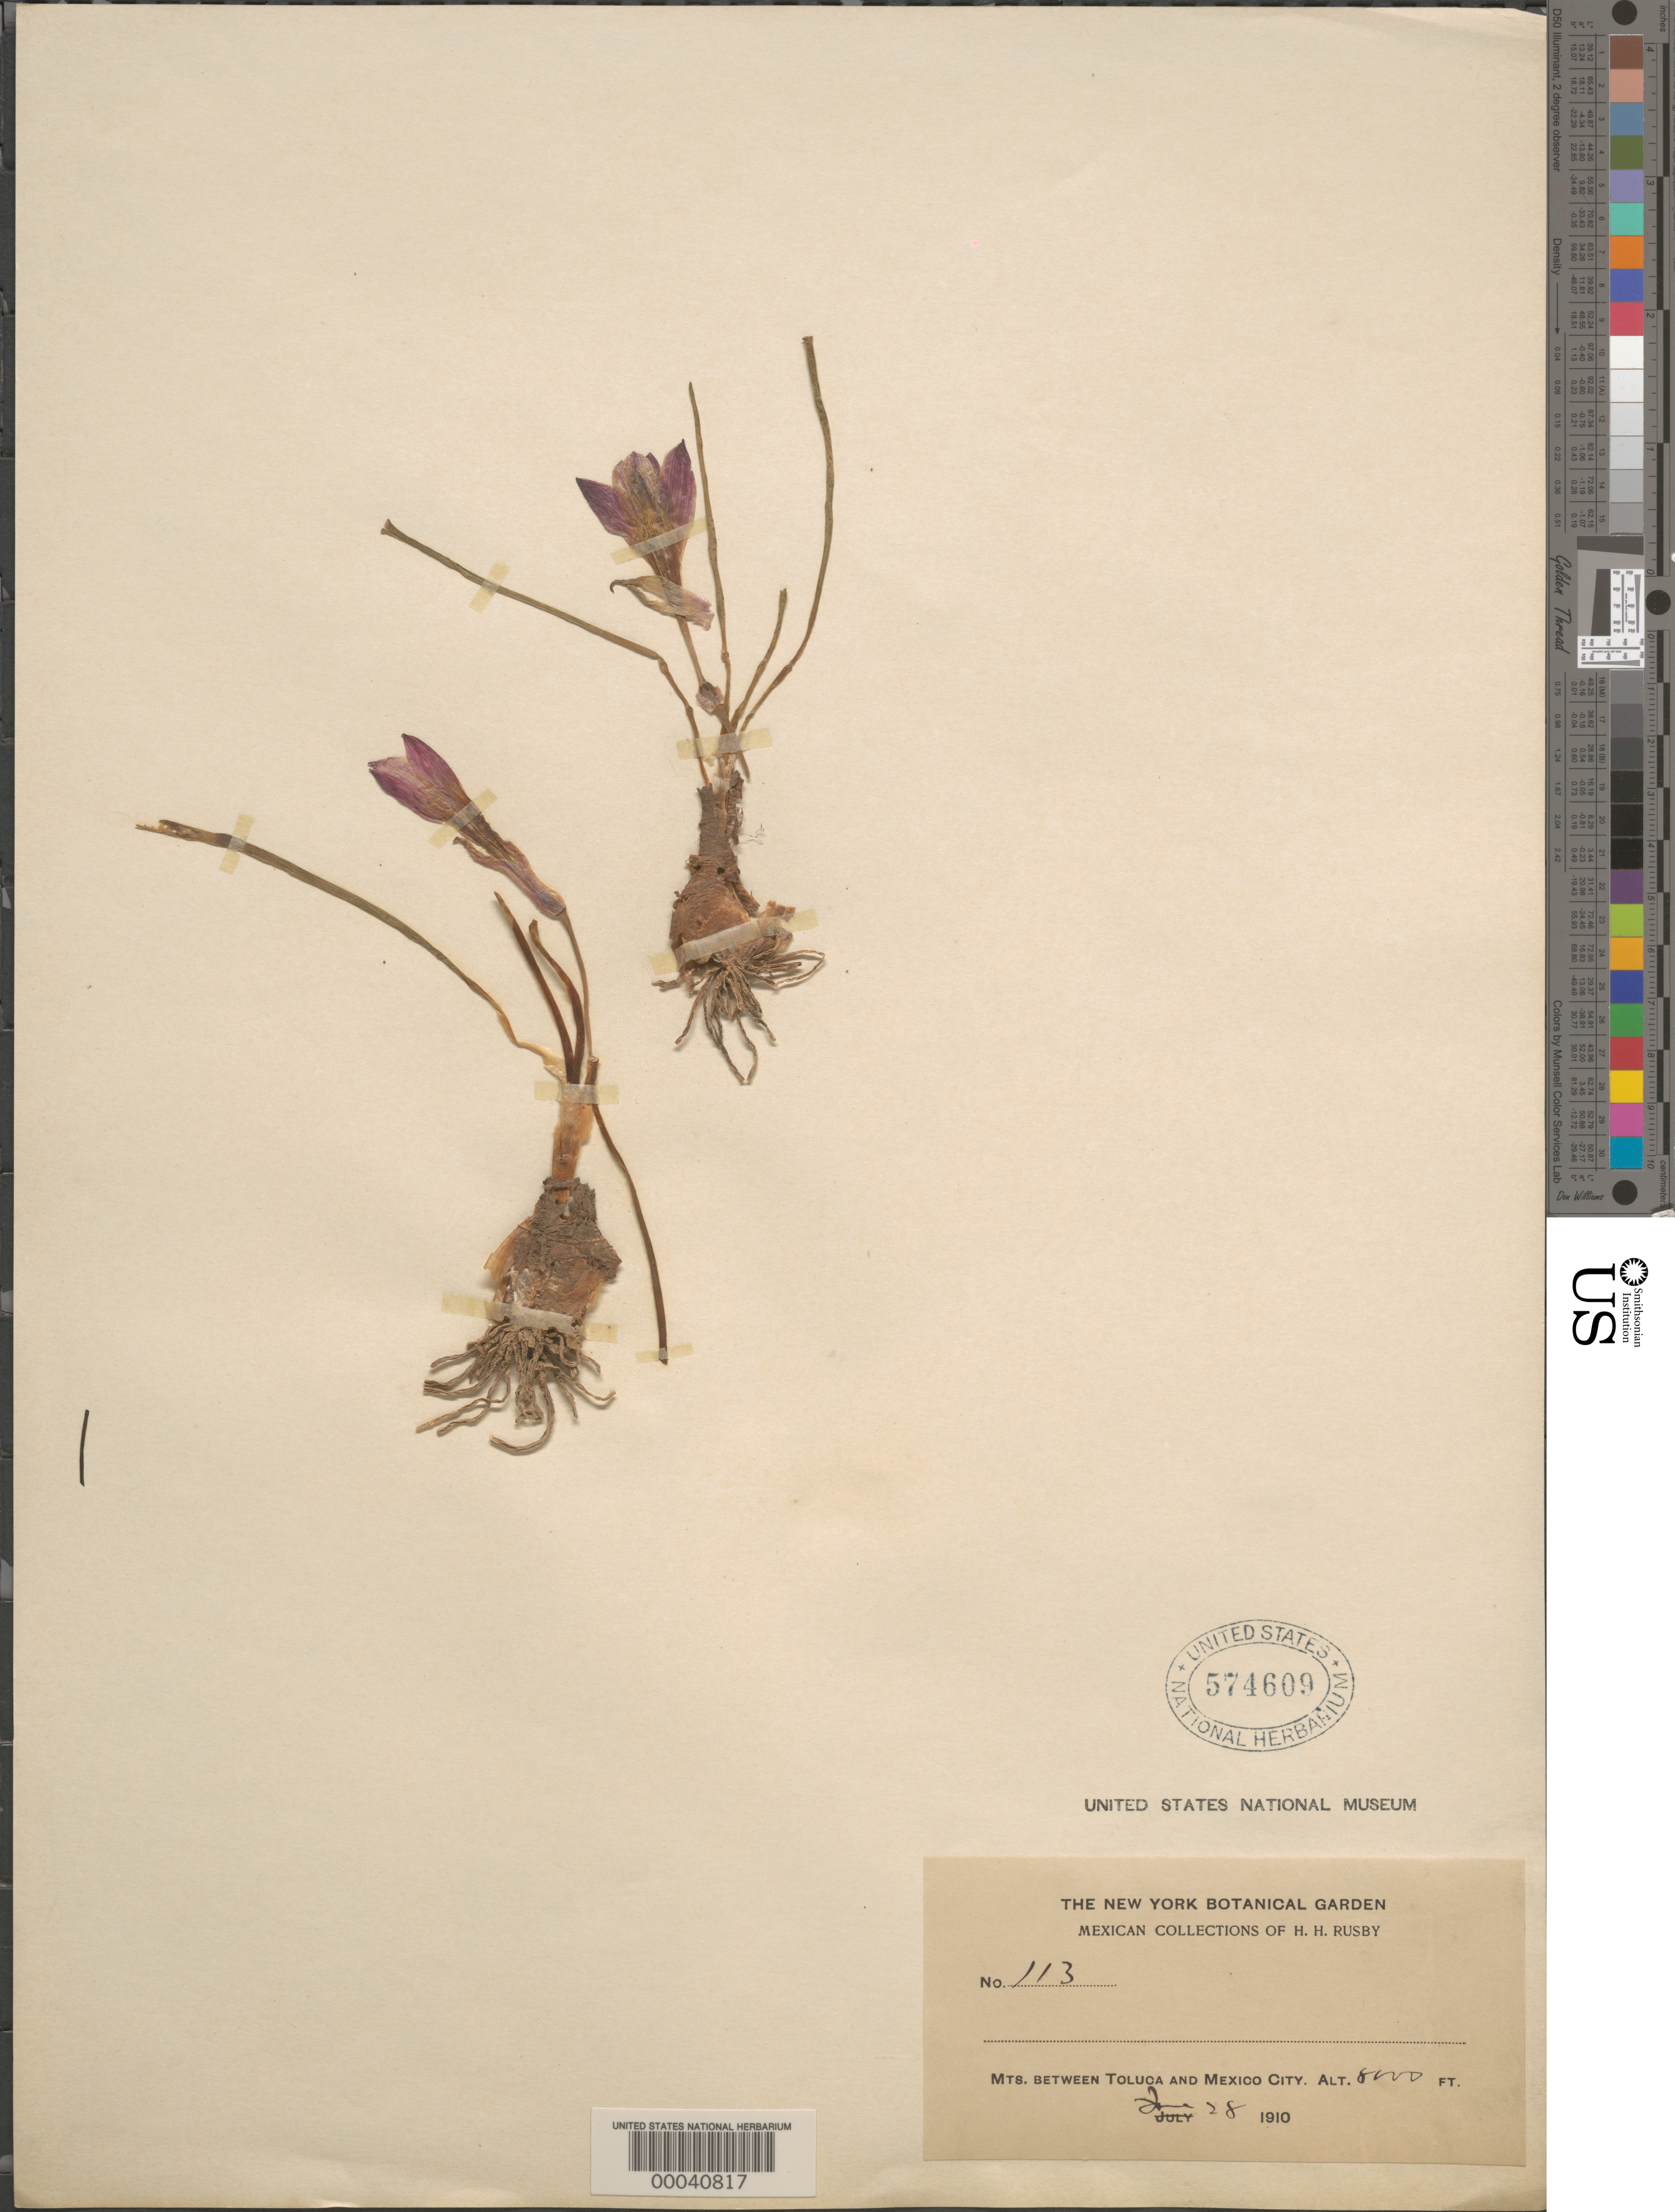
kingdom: Plantae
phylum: Tracheophyta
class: Liliopsida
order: Asparagales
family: Amaryllidaceae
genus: Zephyranthes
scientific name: Zephyranthes sp.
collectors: H. H. Rusby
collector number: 113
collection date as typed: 28 Jun 1910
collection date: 1910-06-28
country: Mexico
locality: Mts. between toluca and Mexico City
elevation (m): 2438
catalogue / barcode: US 574609